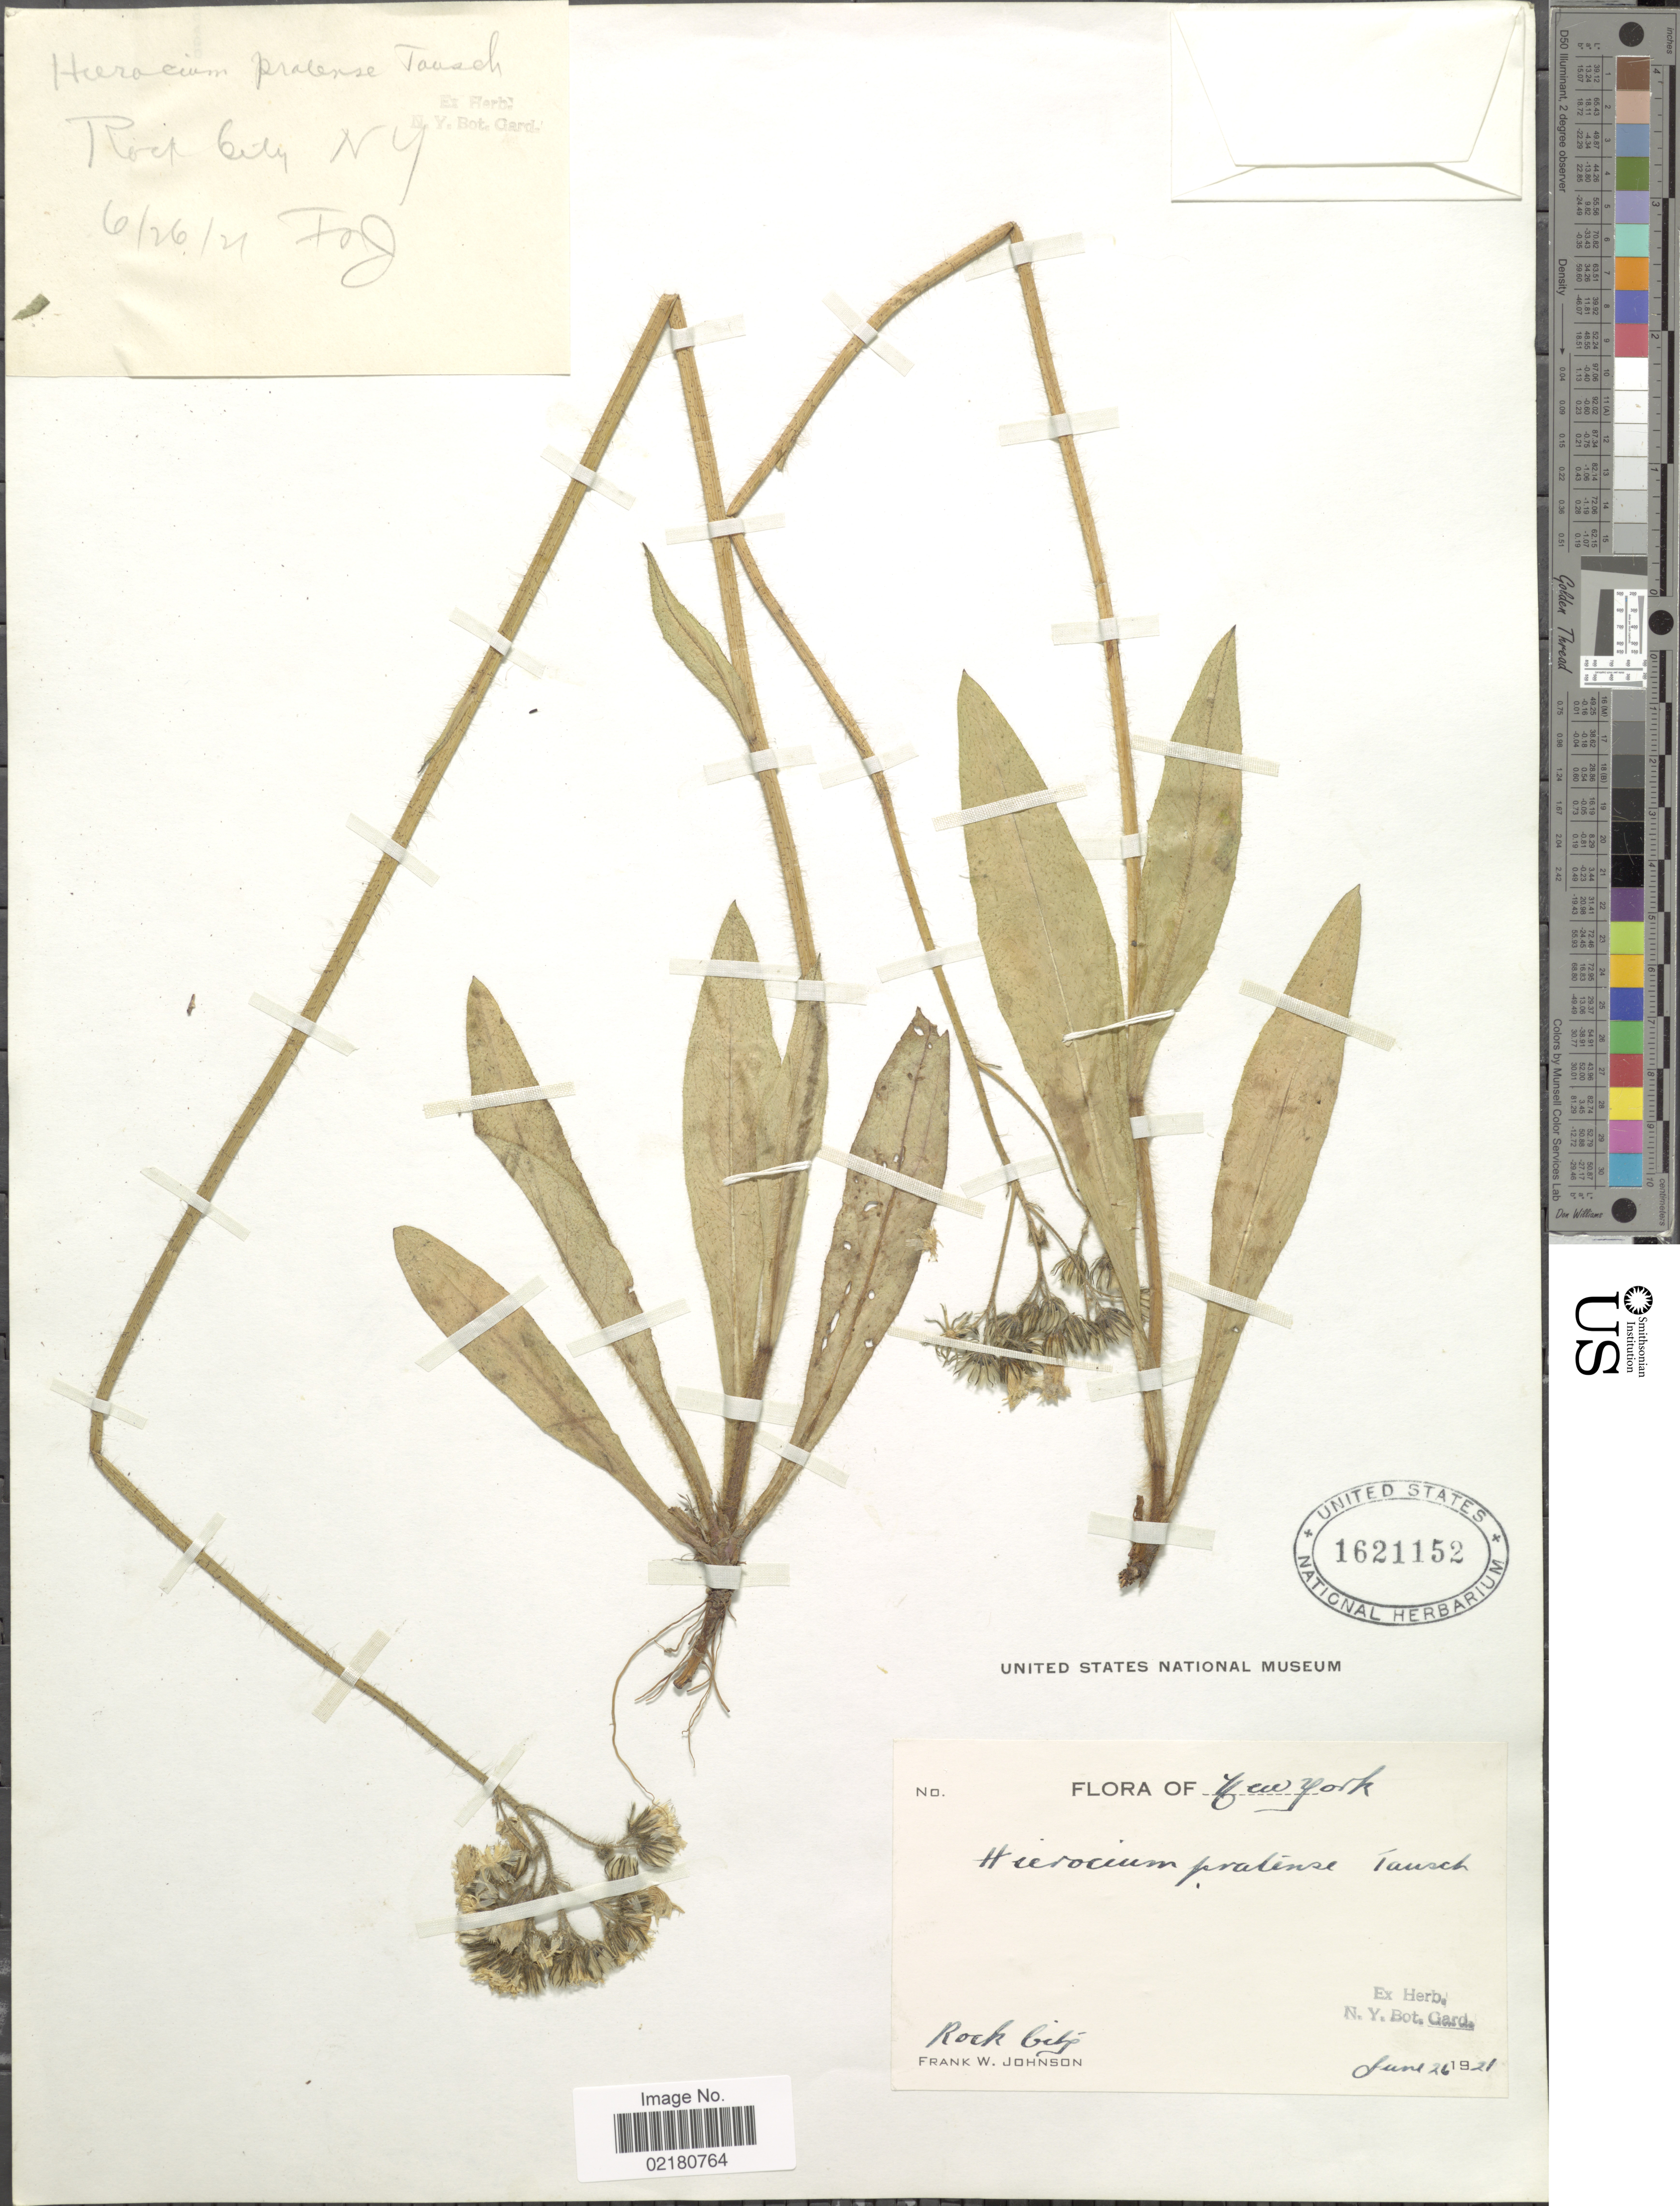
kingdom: Plantae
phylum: Tracheophyta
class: Magnoliopsida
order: Asterales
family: Asteraceae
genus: Pilosella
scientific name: Pilosella caespitosa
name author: (Dumort.) P. D. Sell & C. West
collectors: F. W. Johnson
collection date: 1921-06-26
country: United States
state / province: New York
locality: New York, Rock City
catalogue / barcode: US 1621152